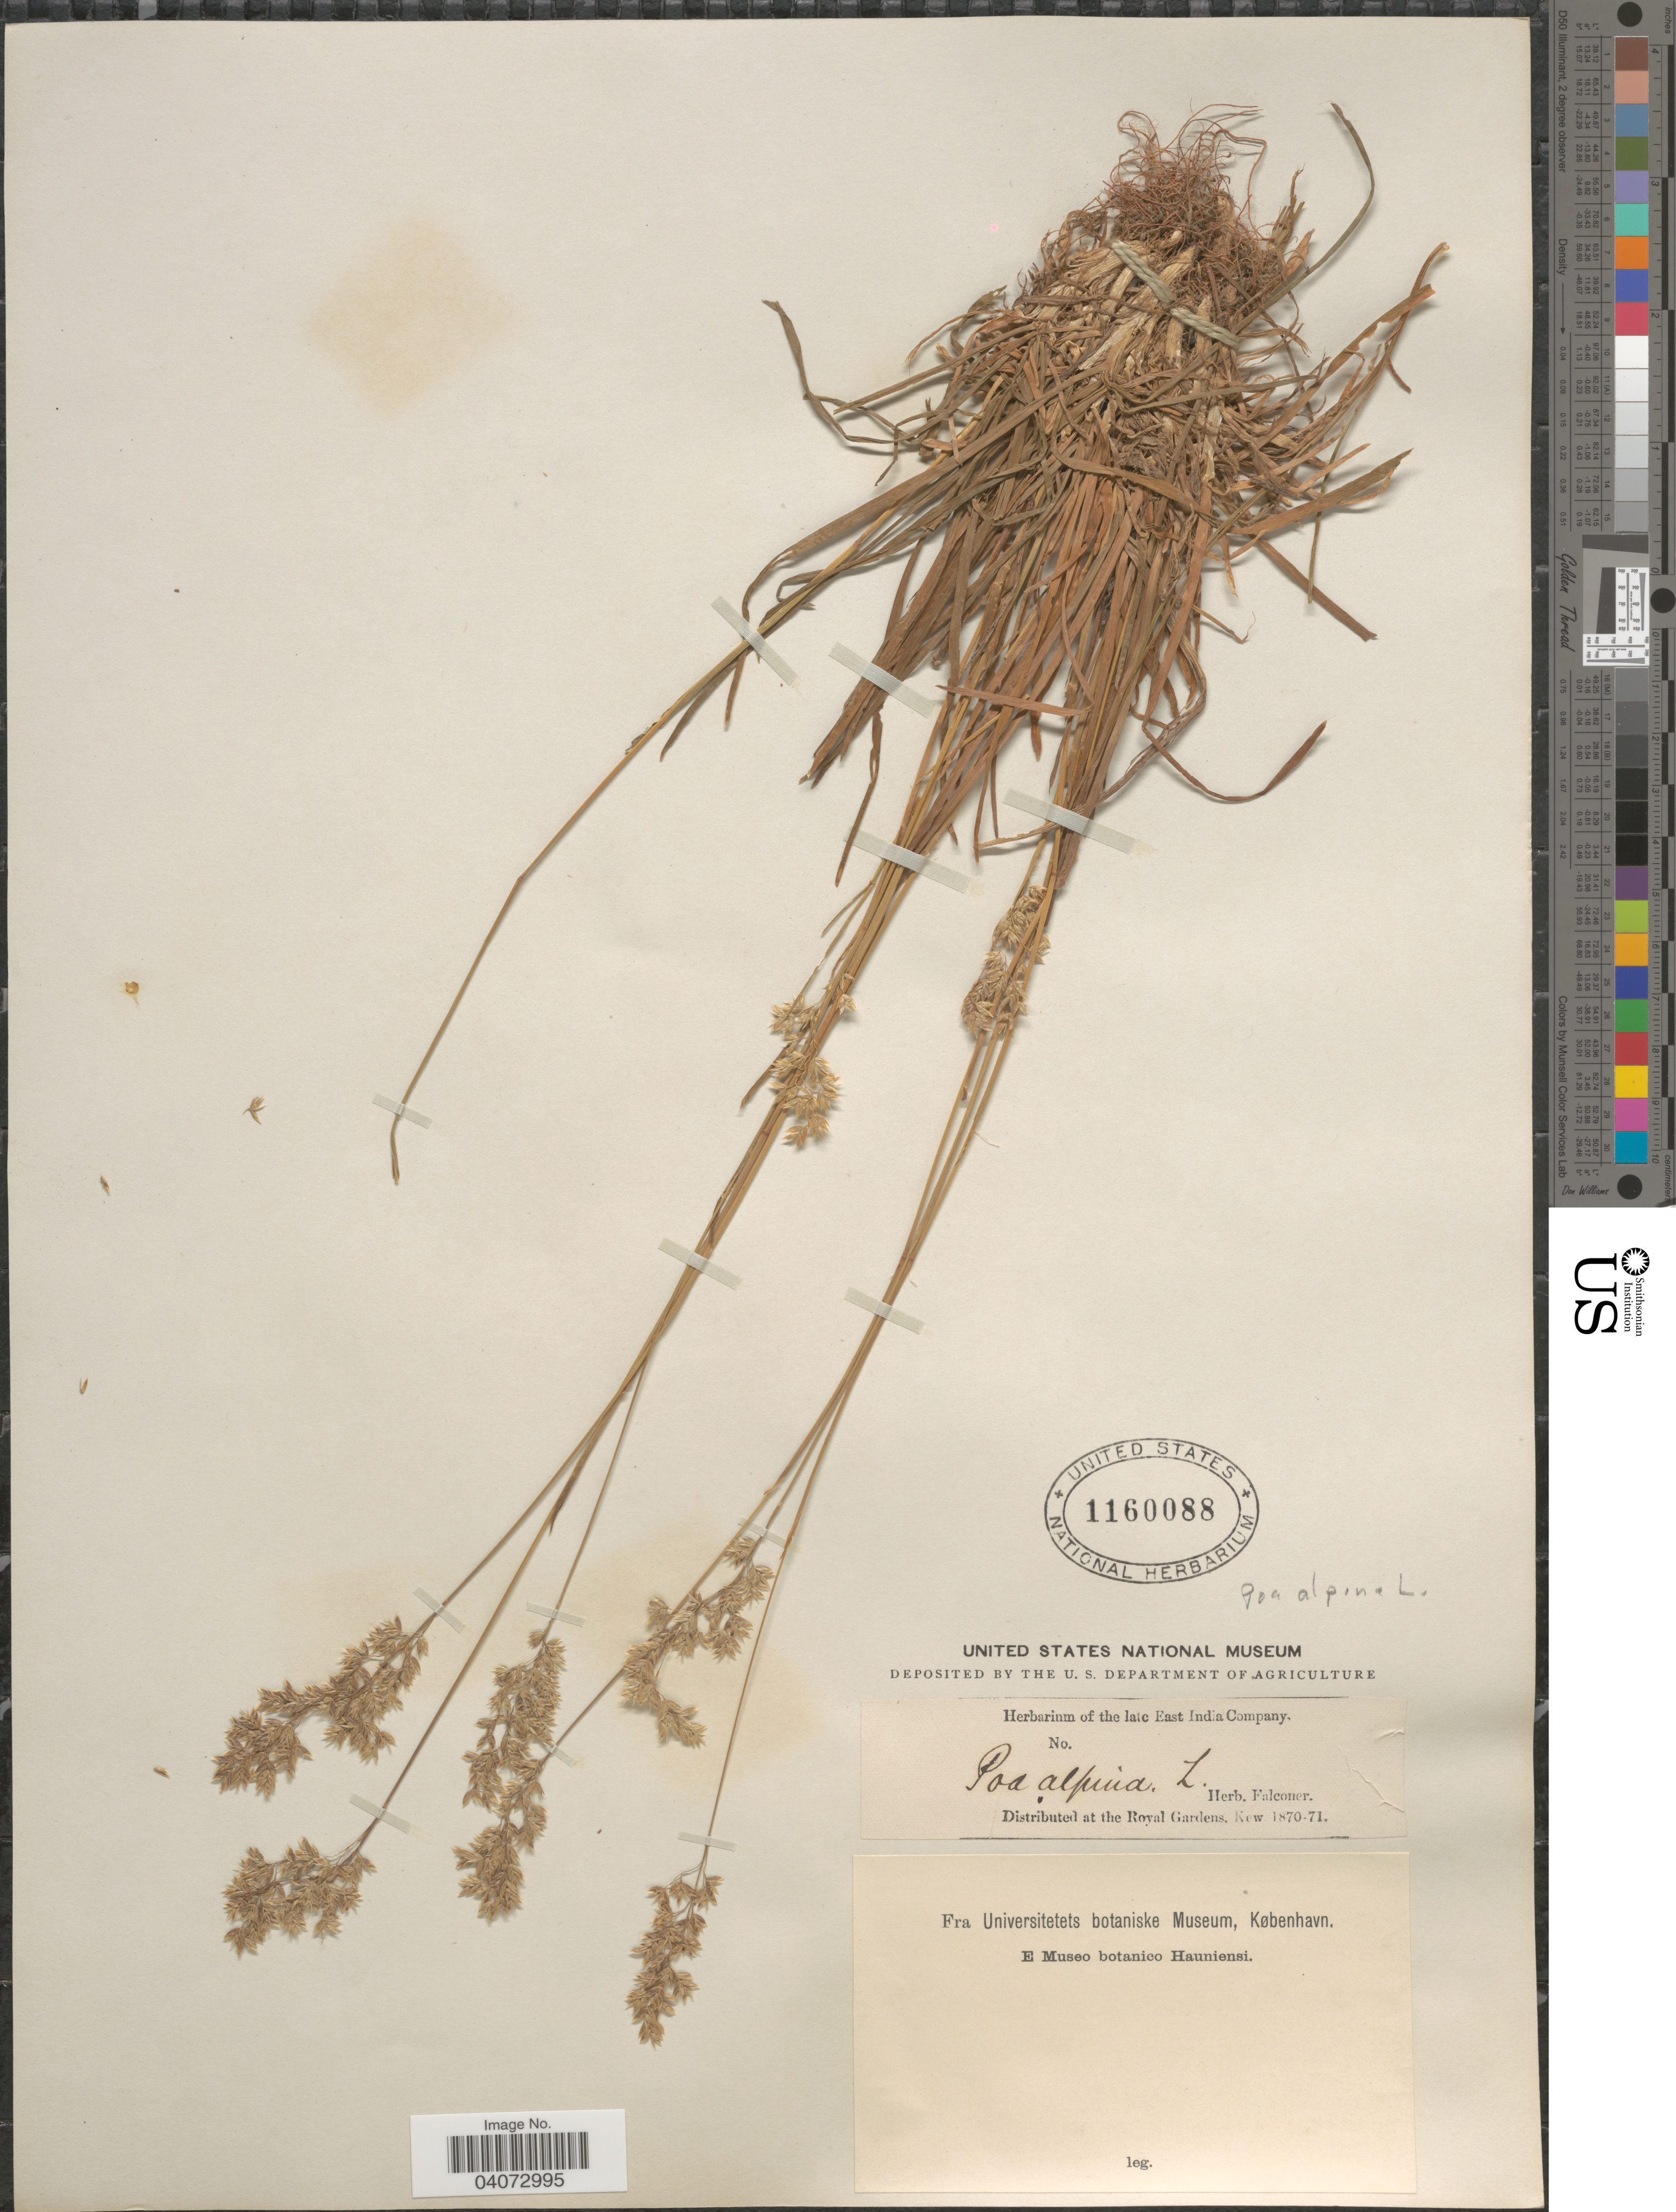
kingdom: Plantae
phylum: Tracheophyta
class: Liliopsida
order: Poales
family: Poaceae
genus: Poa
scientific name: Poa alpina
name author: L.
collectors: ex herb. Falconer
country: India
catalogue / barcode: US 1160088